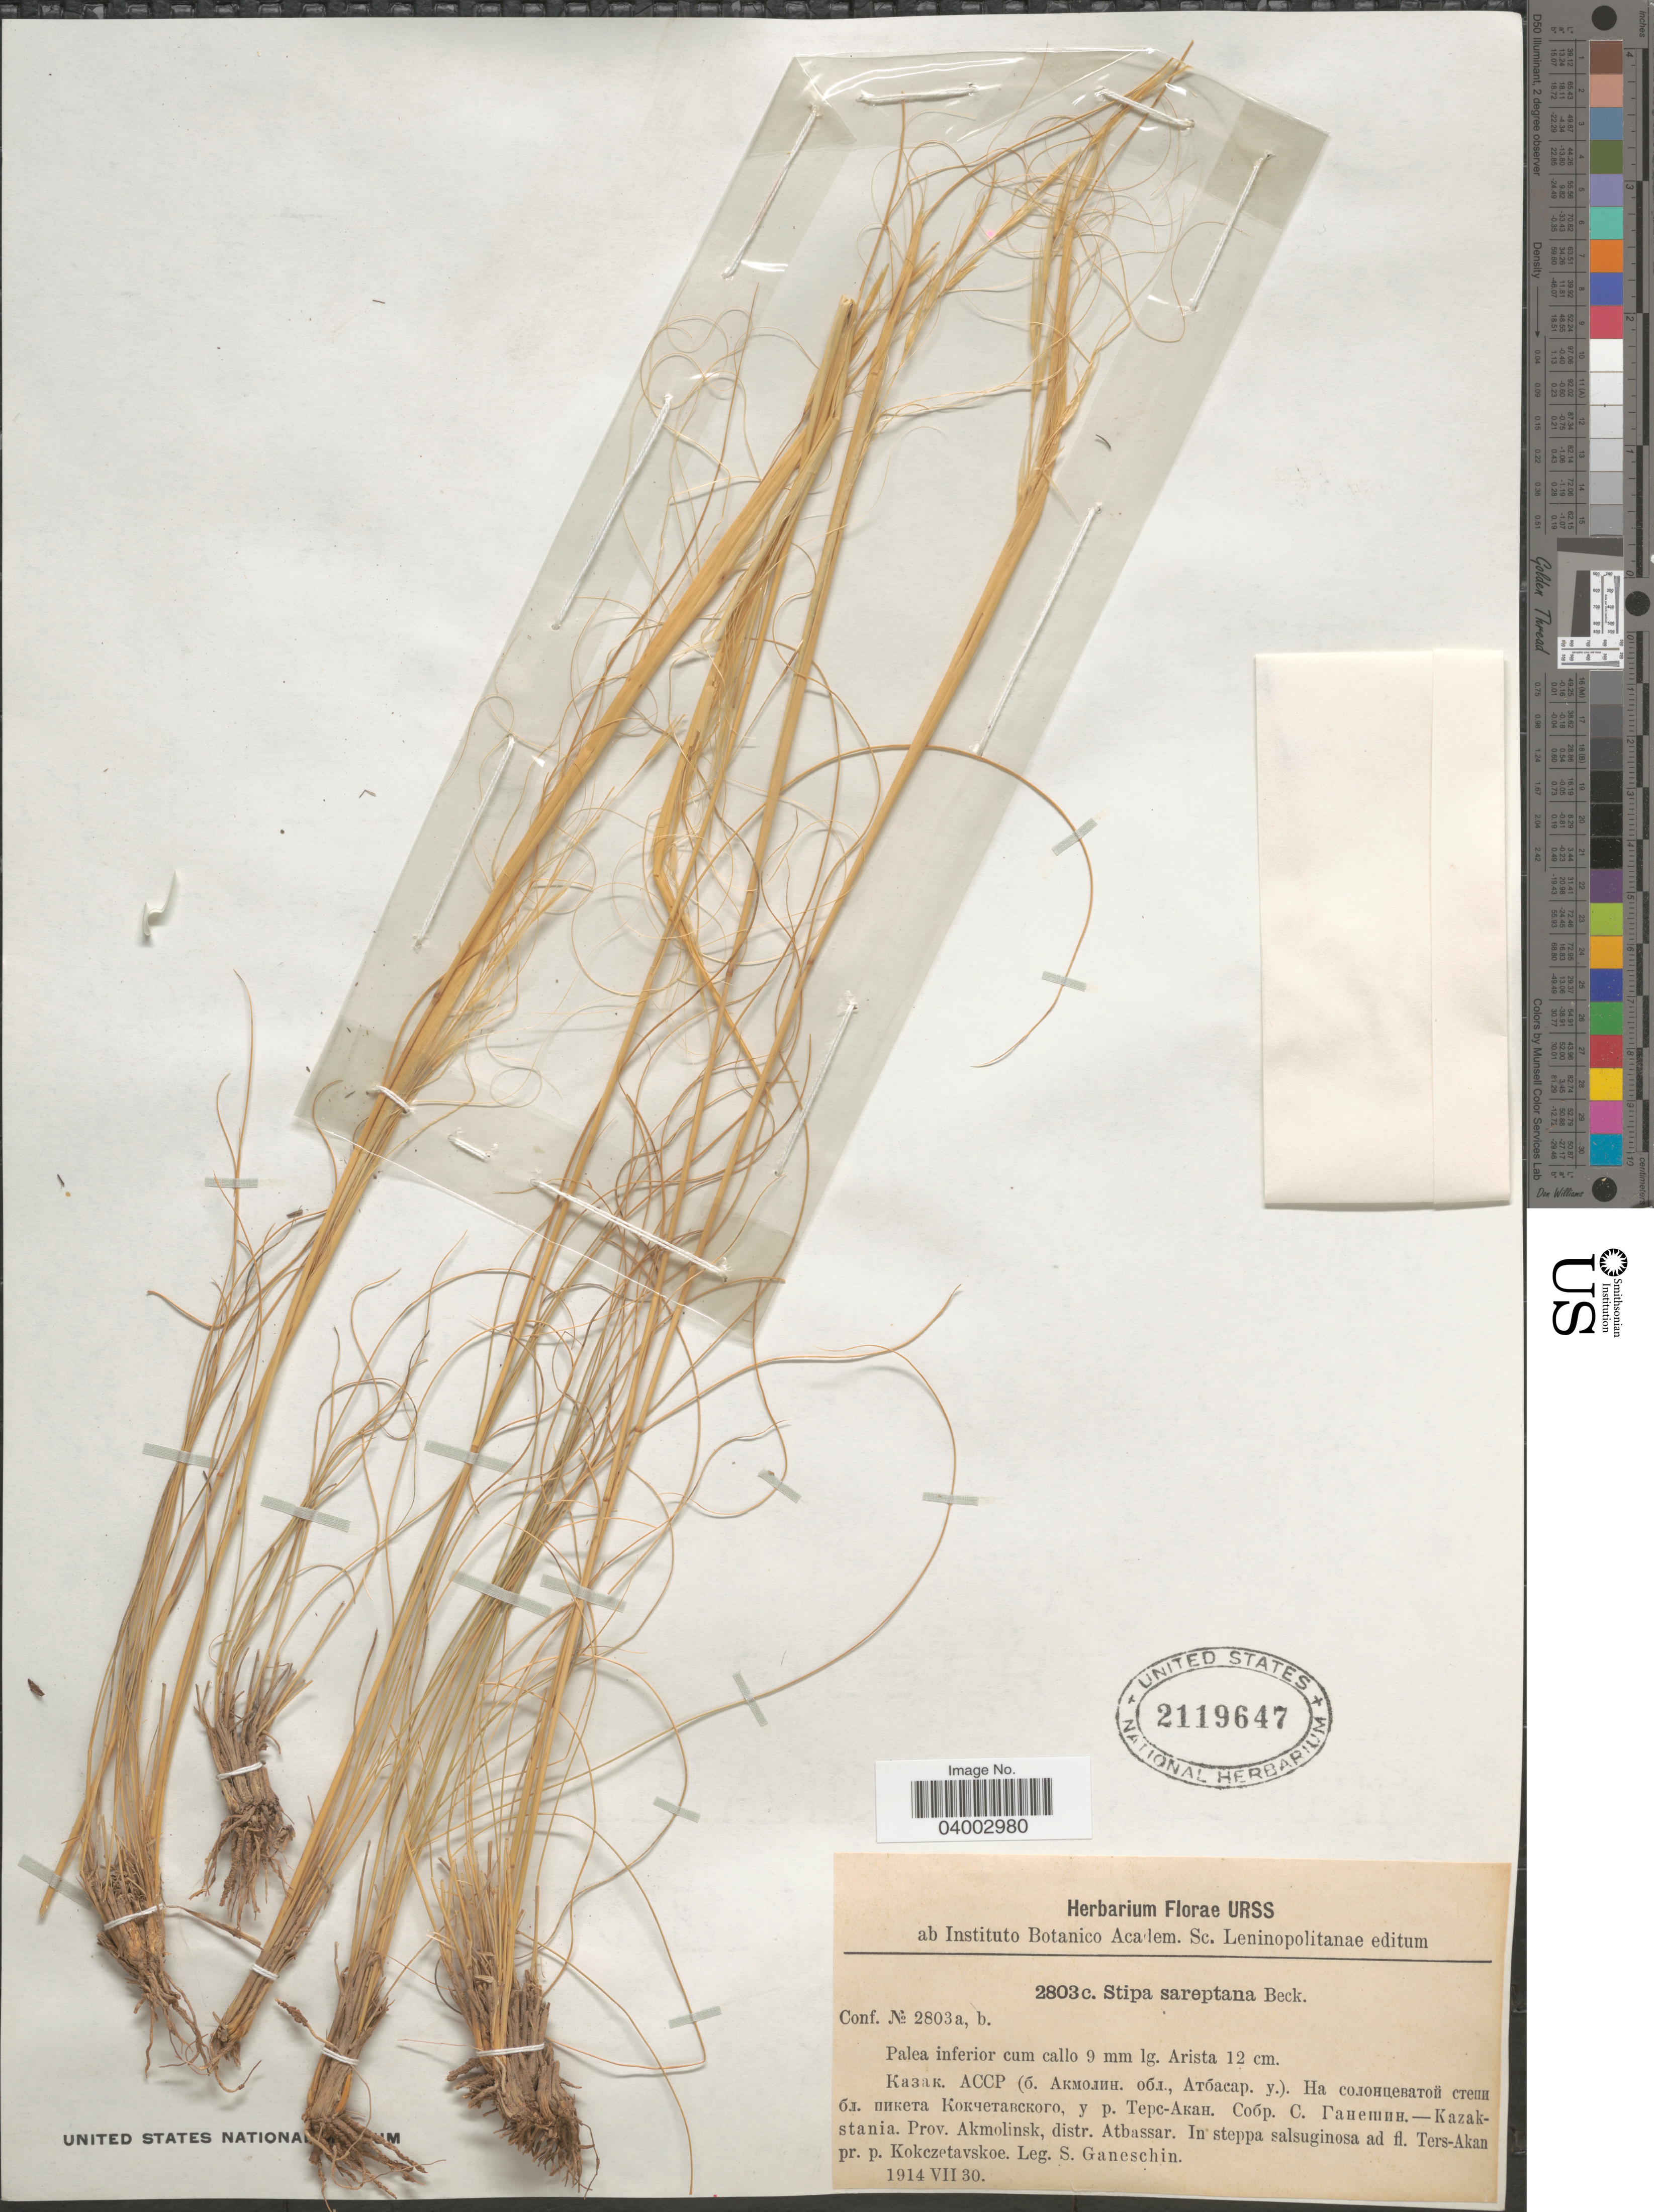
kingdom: Plantae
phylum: Tracheophyta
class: Liliopsida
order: Poales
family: Poaceae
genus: Stipa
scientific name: Stipa sareptana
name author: A.K. Becker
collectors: S. Ganeschin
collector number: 2803c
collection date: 1914-07-30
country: Kazakhstan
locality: Kazakstania. Prov. Akmolinsk, distr. Atbassar. In steppa salsuginosa ad fl. Ters-Akan. pr. p. Kokczetavskoe.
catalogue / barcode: US 2119647